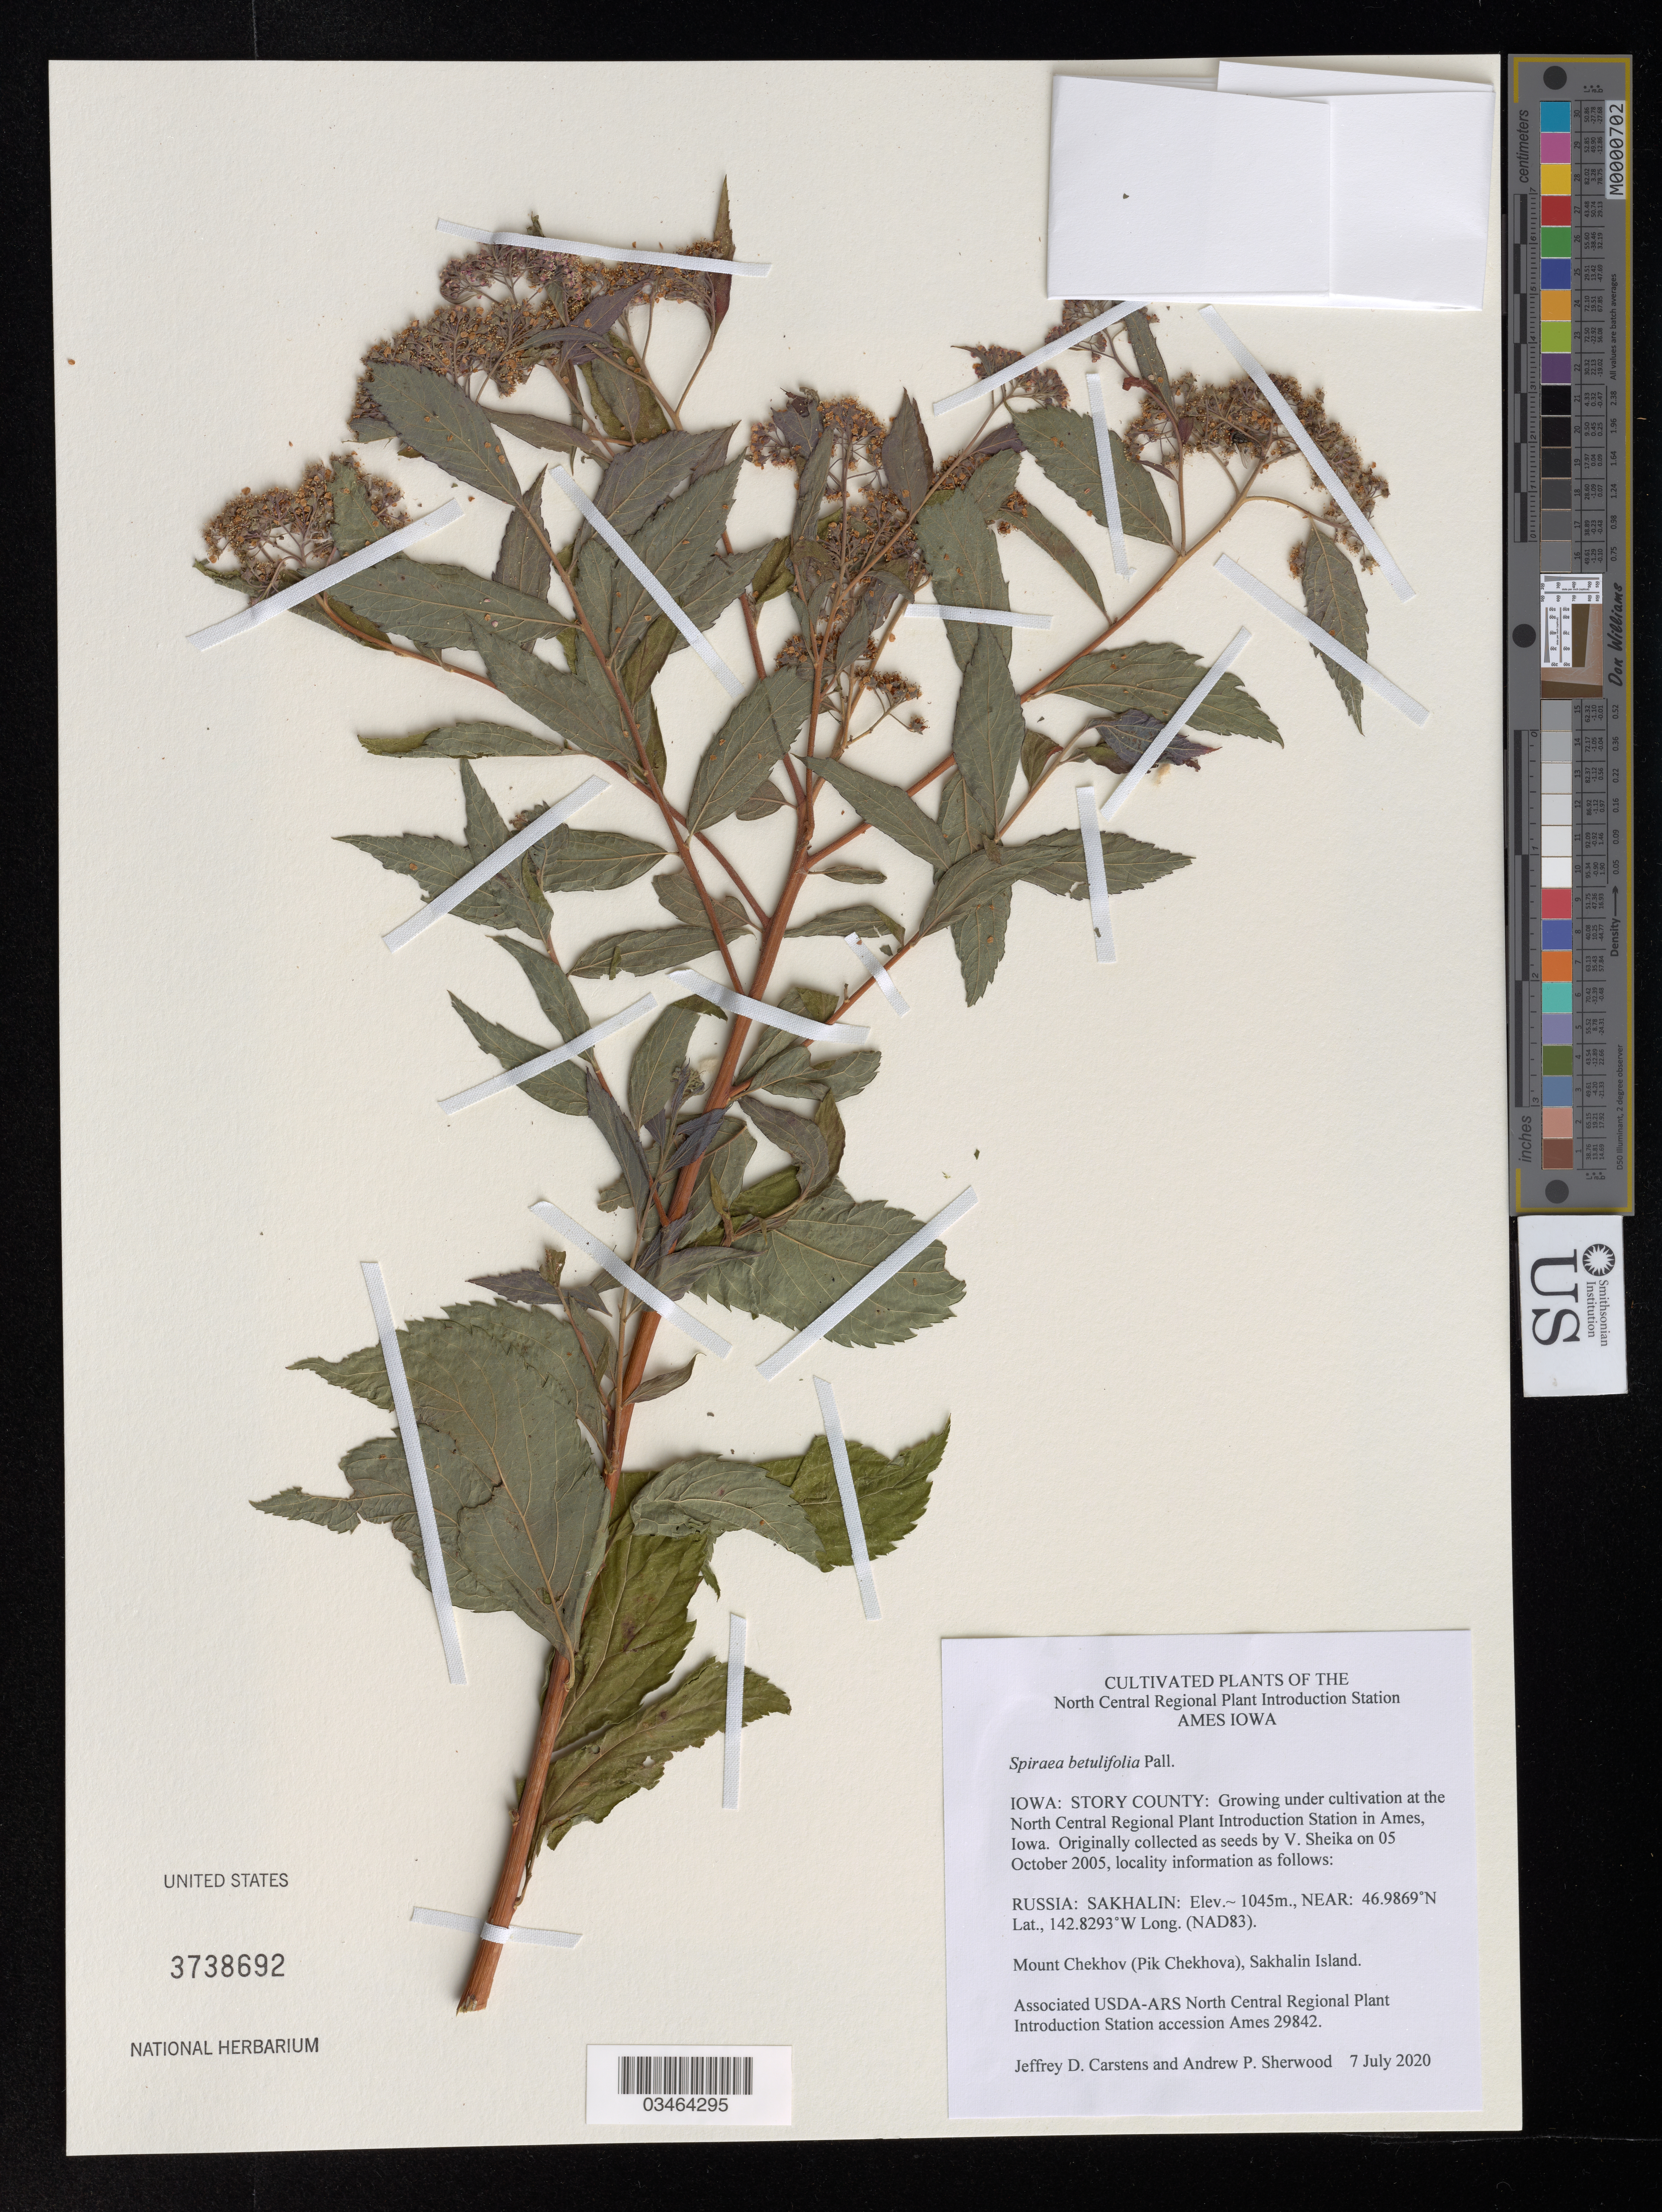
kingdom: Plantae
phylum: Tracheophyta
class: Magnoliopsida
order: Rosales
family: Rosaceae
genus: Spiraea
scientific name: Spiraea betulifolia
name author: Pall.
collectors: J. Carstens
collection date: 2020-07-07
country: United States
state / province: Iowa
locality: Iowa: Story County: Growing under cultivation at the North Central Regional Plant Introduction Station in Ames.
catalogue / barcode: US 3738692